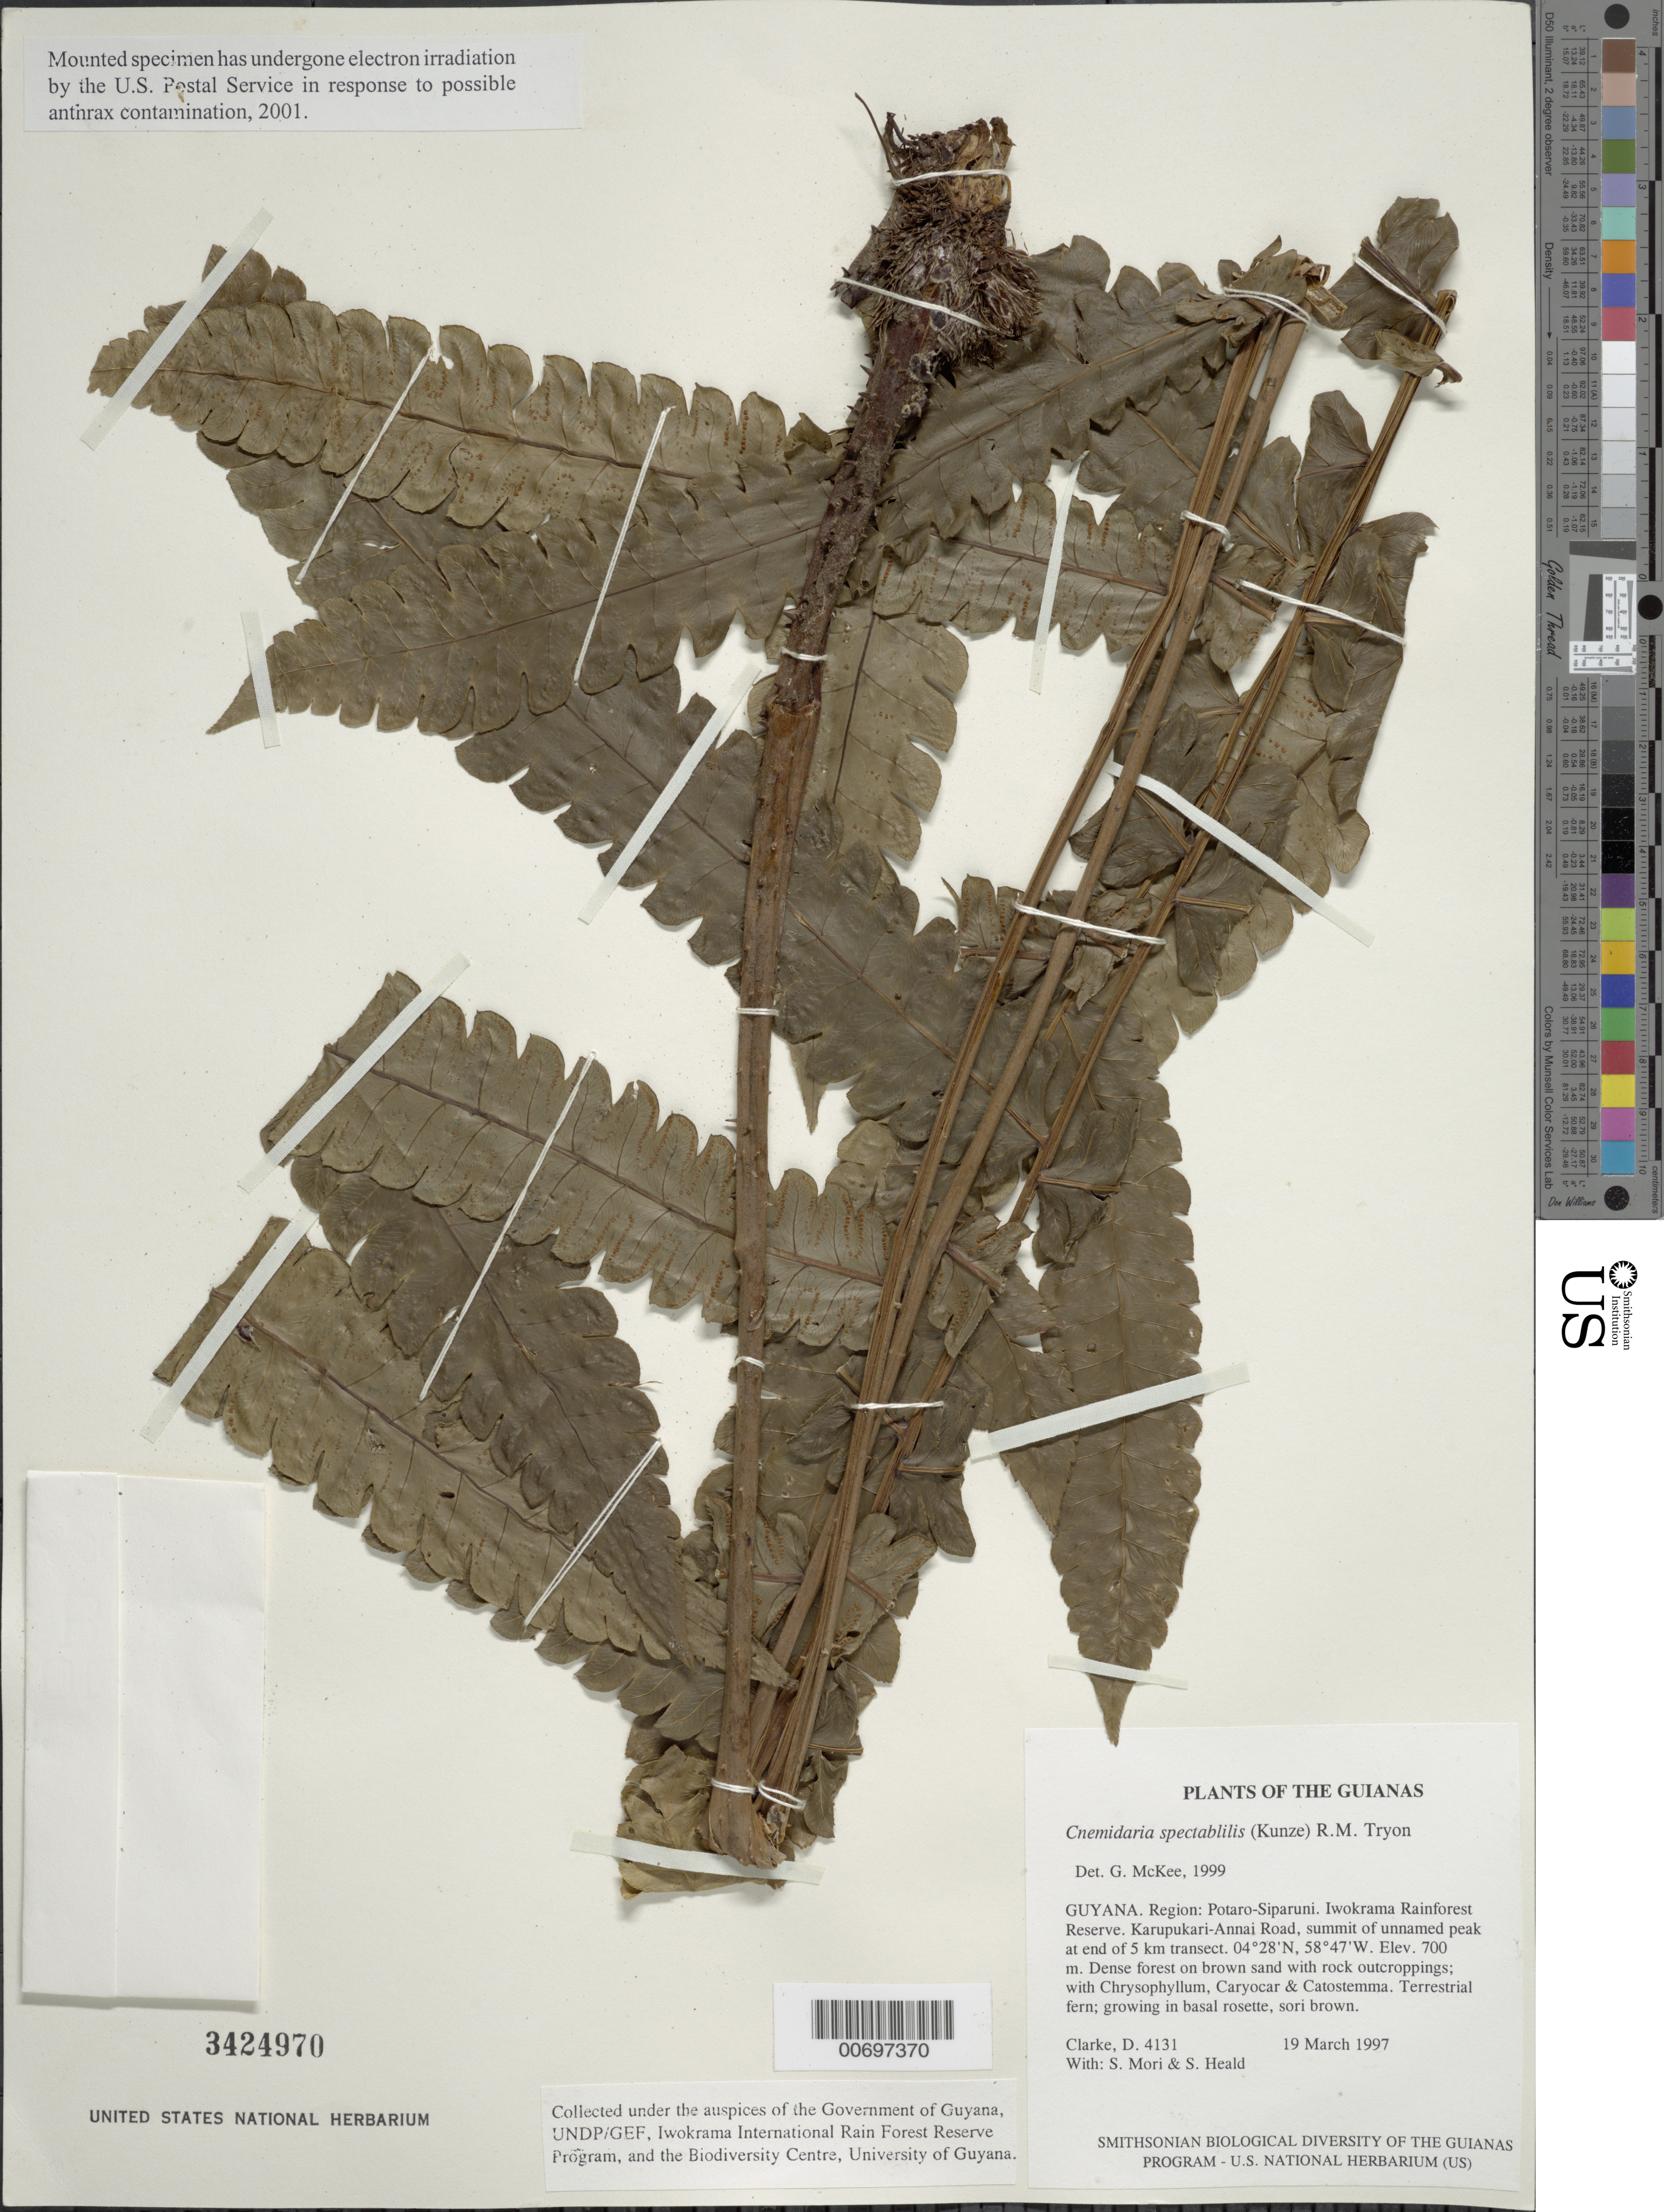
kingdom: Plantae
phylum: Tracheophyta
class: Polypodiopsida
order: Cyatheales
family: Cyatheaceae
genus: Cyathea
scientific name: Cyathea spectabilis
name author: (Kunze) Domin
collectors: H. D. Clarke, S. Mori & S. Heald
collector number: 4131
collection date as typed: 19 March 1997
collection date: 1997-03-19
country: Guyana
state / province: Potaro-Siparuni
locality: Iwokrama Rainforest Reserve. Karupukari-Annai Road, summit of unnamed peak at end of 5 km transect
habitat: Dense forest on brown sand with rock outcroppings; with Chrysophyllum, Caryocar & Catostemma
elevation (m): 700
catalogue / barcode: US 3424970